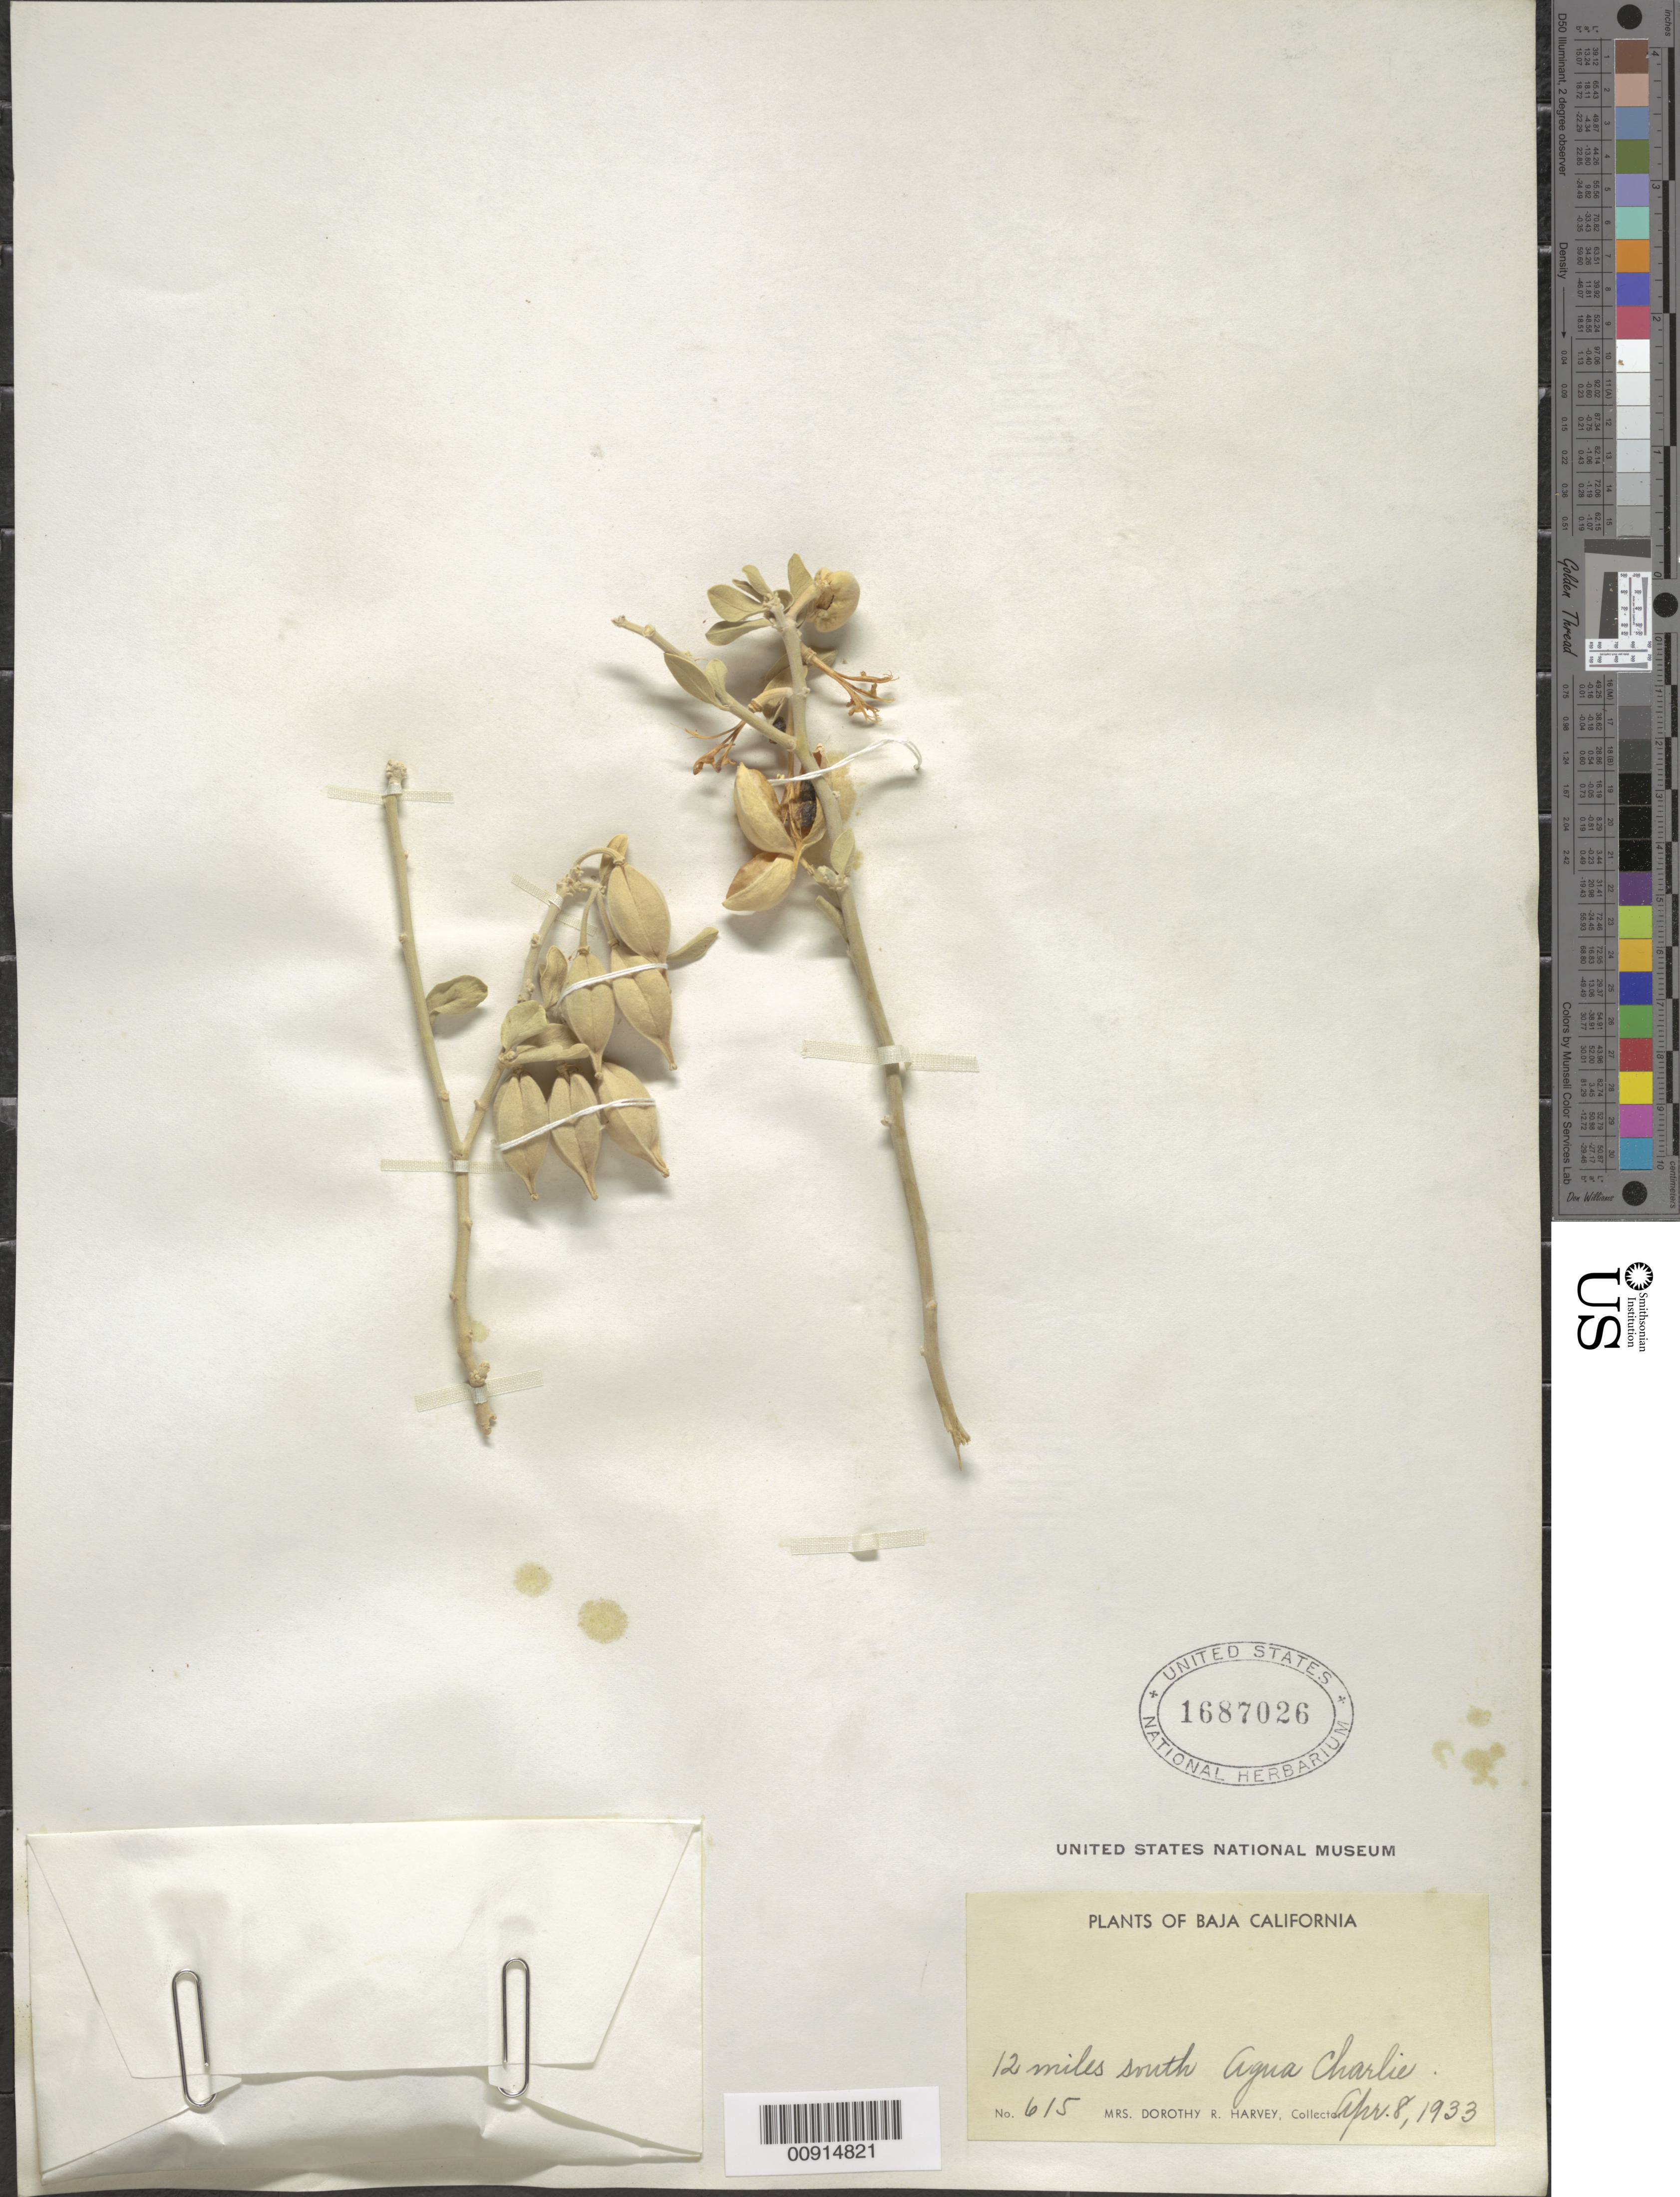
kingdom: Plantae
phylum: Tracheophyta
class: Magnoliopsida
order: Zygophyllales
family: Zygophyllaceae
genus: Viscainoa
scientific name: Viscainoa geniculata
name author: (Kellogg) Greene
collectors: Harvey, Mrs. D. R.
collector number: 615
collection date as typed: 08 Apr 1933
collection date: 1933-04-08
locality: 12 mi. S Agua Charlie. Baja California.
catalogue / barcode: US 1687026